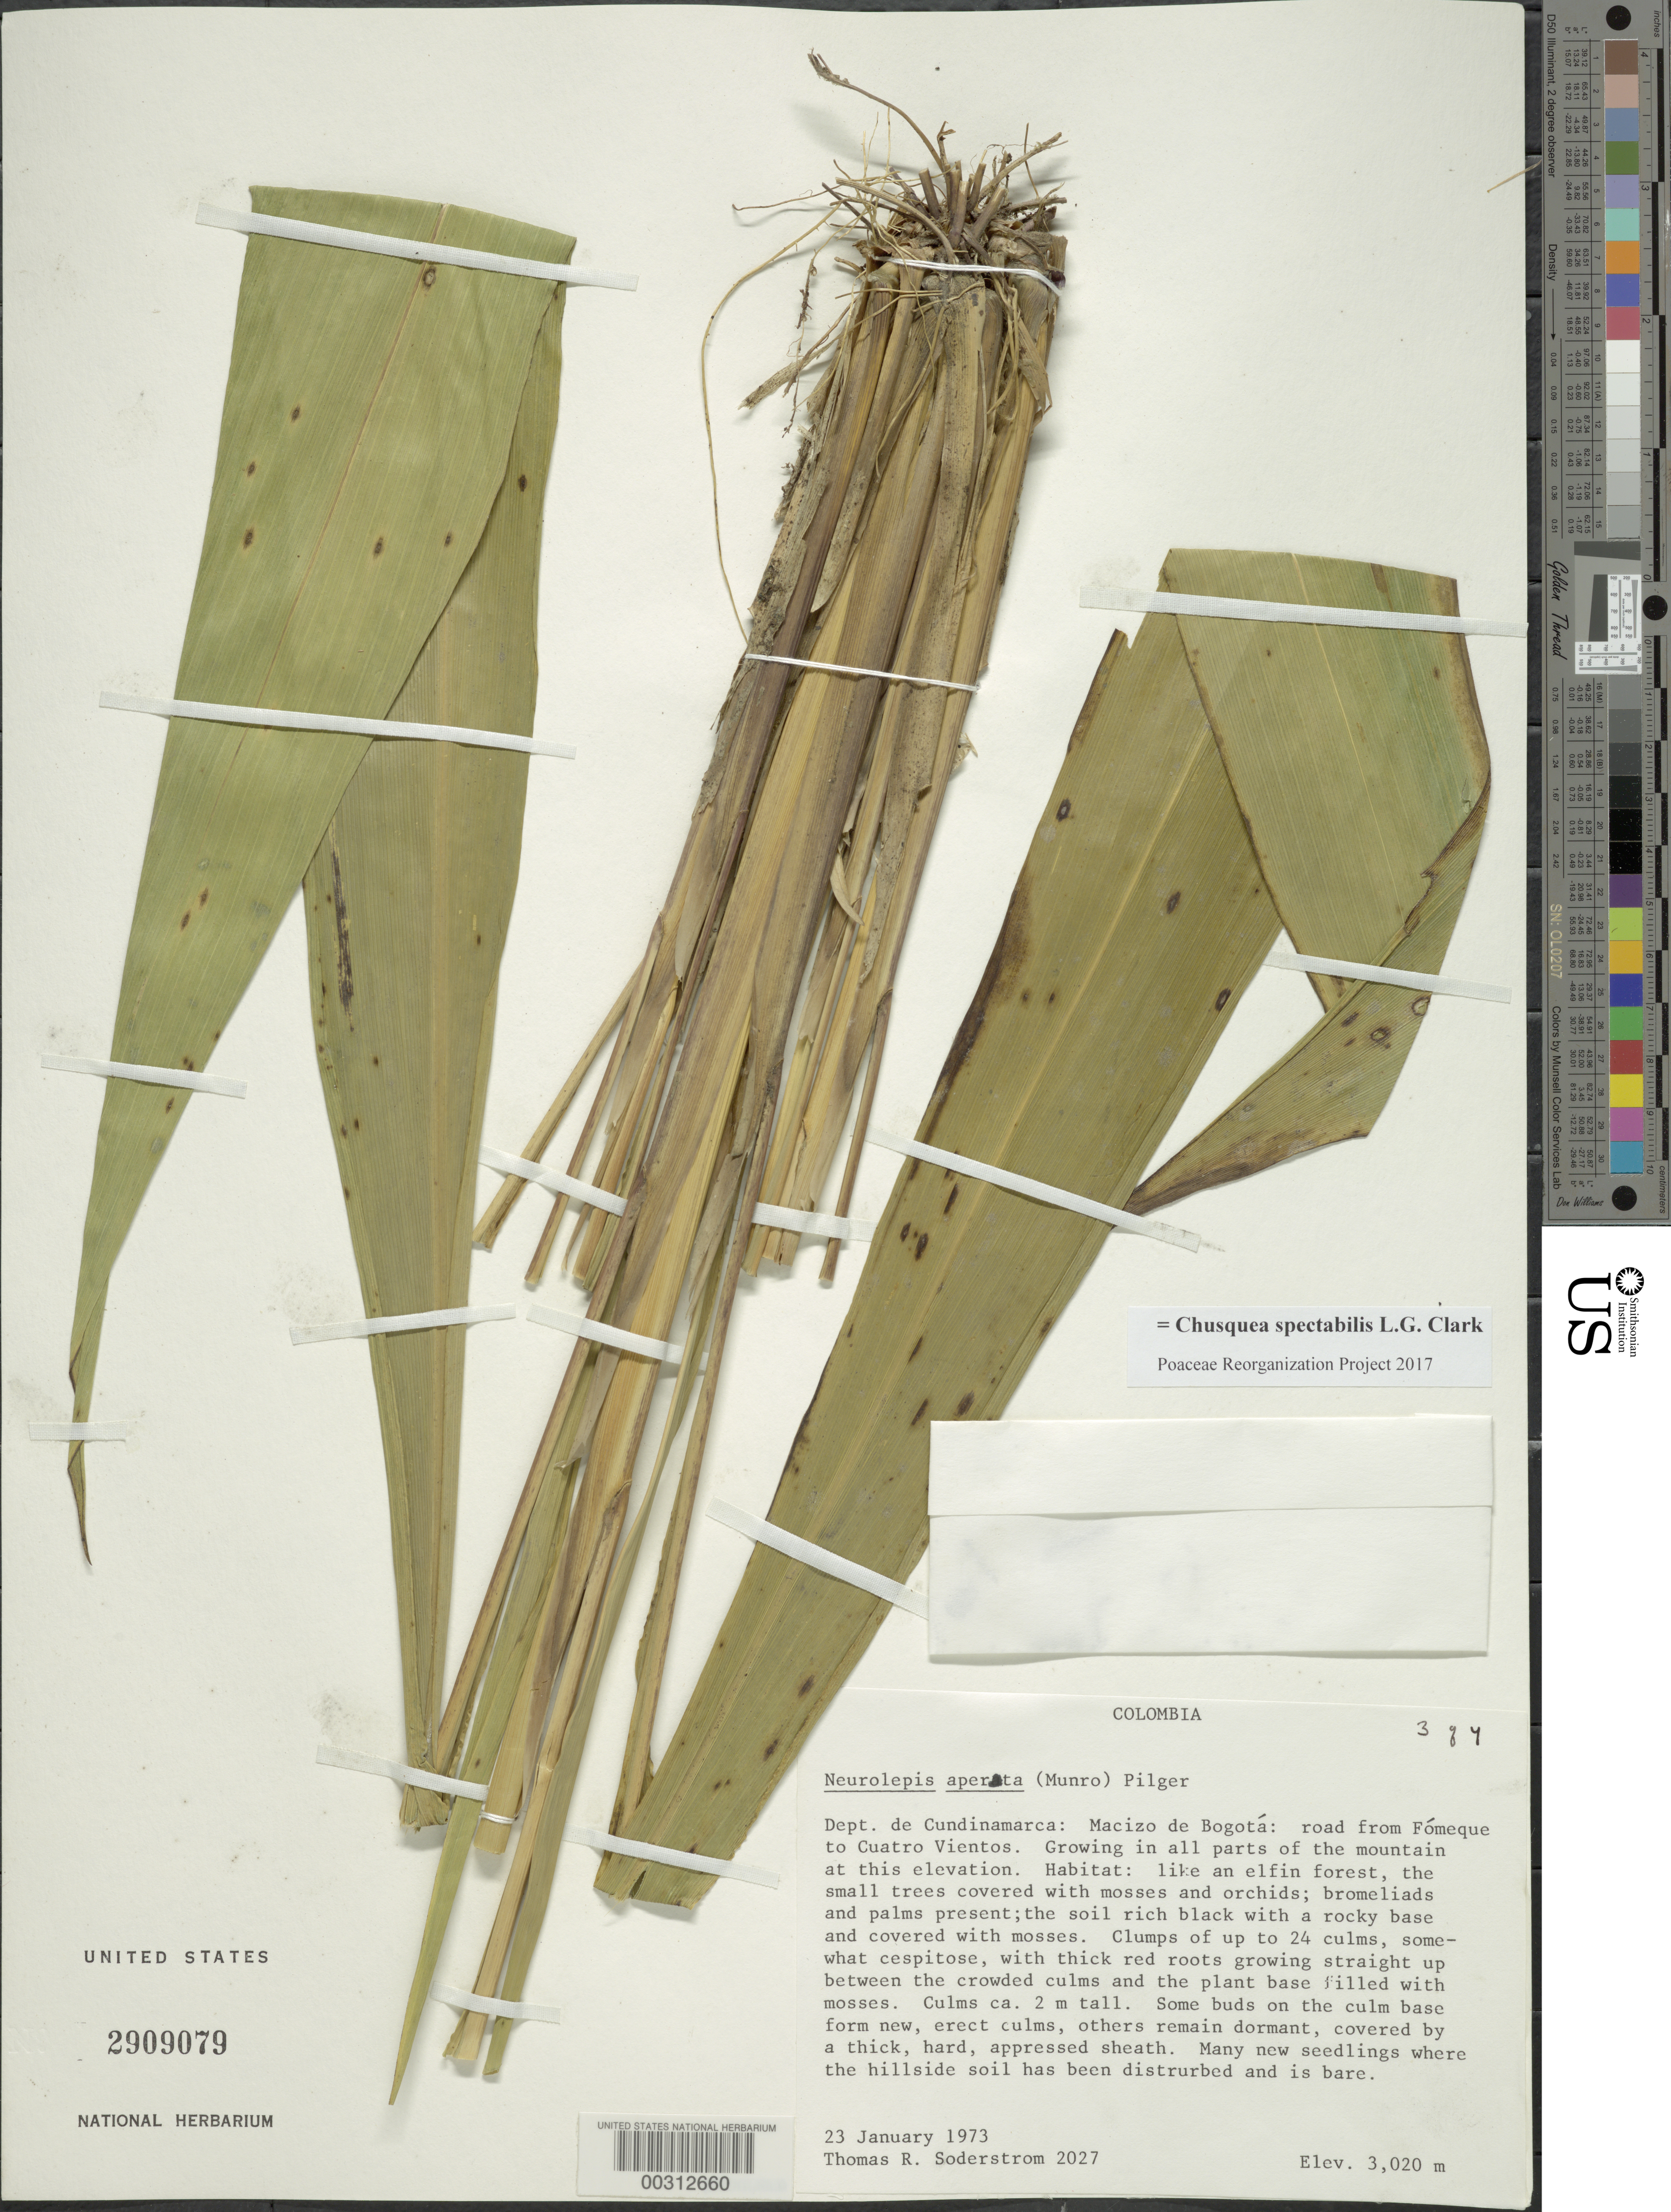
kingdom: Plantae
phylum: Tracheophyta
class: Liliopsida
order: Poales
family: Poaceae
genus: Chusquea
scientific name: Chusquea spectabilis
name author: L.G. Clark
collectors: T. R. Soderstrom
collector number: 2027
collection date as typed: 23 Jan 1973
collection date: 1973-01-23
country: Colombia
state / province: Cundinamarca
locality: Macizo de Bogota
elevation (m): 3020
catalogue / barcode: US 2909079